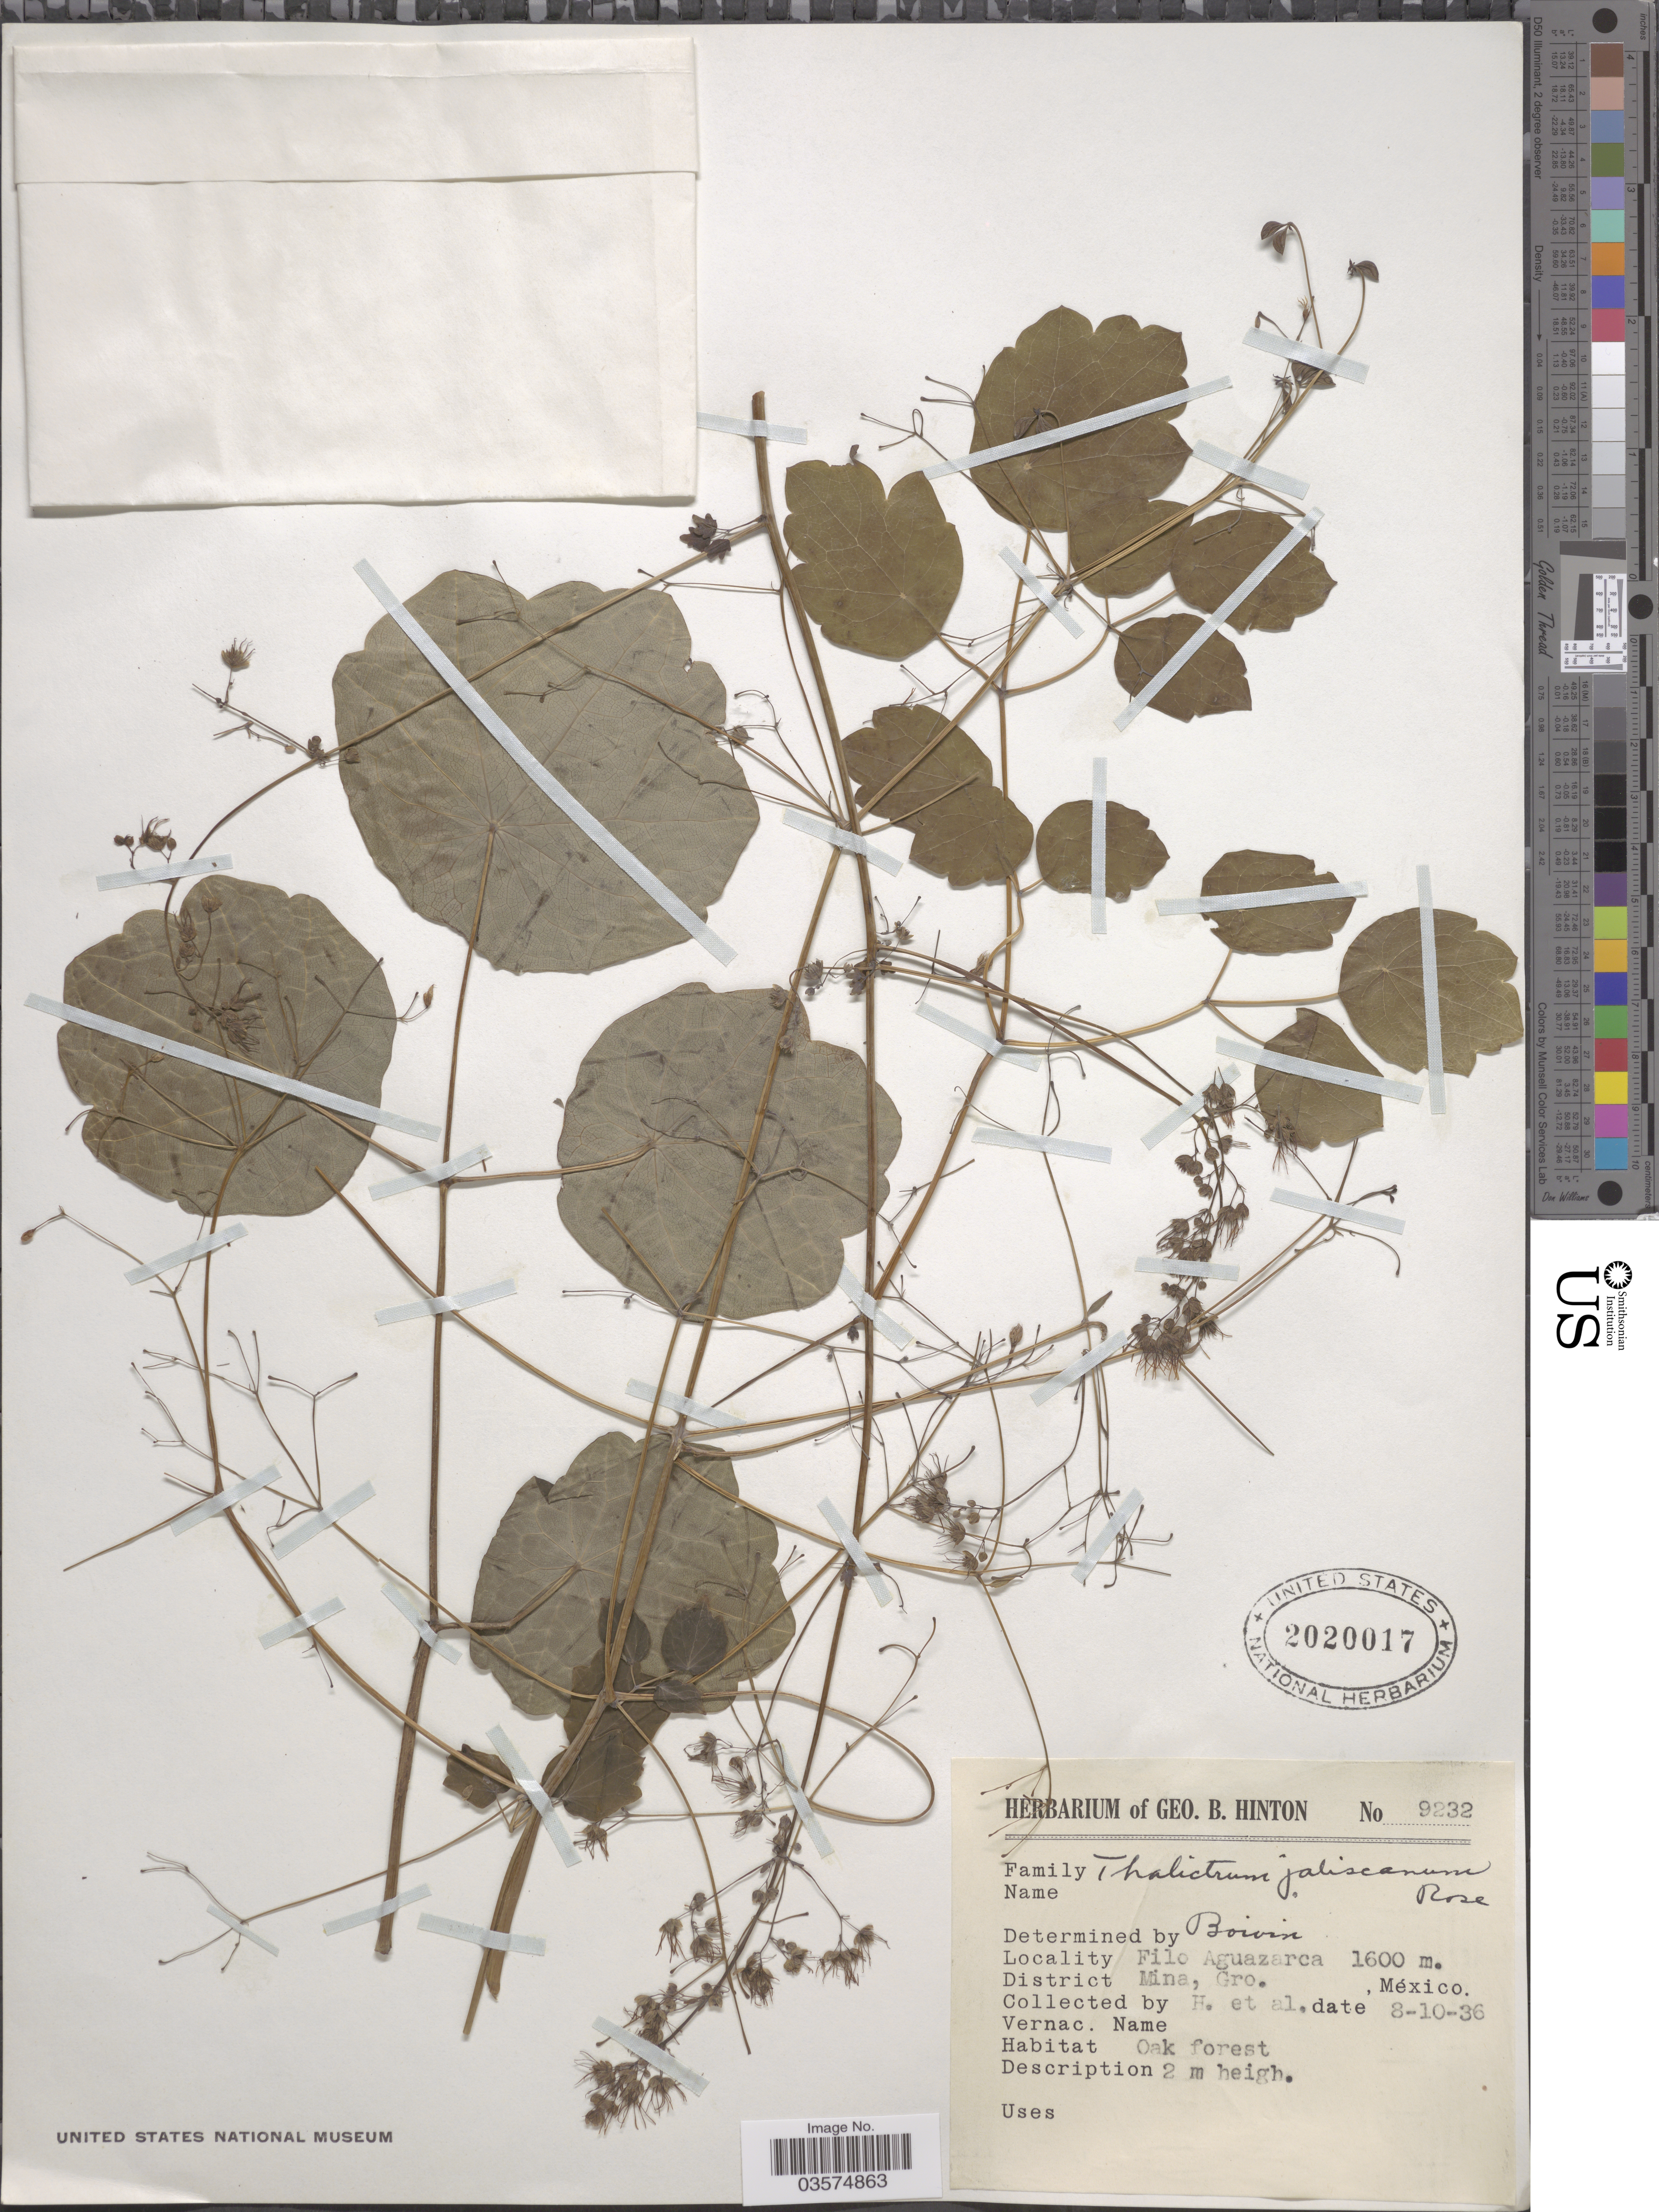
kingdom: Plantae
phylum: Tracheophyta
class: Magnoliopsida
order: Ranunculales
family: Ranunculaceae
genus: Thalictrum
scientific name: Thalictrum jaliscanum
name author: Rose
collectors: G. B. Hinton & et al.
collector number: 9232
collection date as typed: Transcribed d/m/y: 8/10/36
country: Mexico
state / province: Guerrero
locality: Filo Aguazarca. District Mina.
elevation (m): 1600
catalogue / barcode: US 2020017